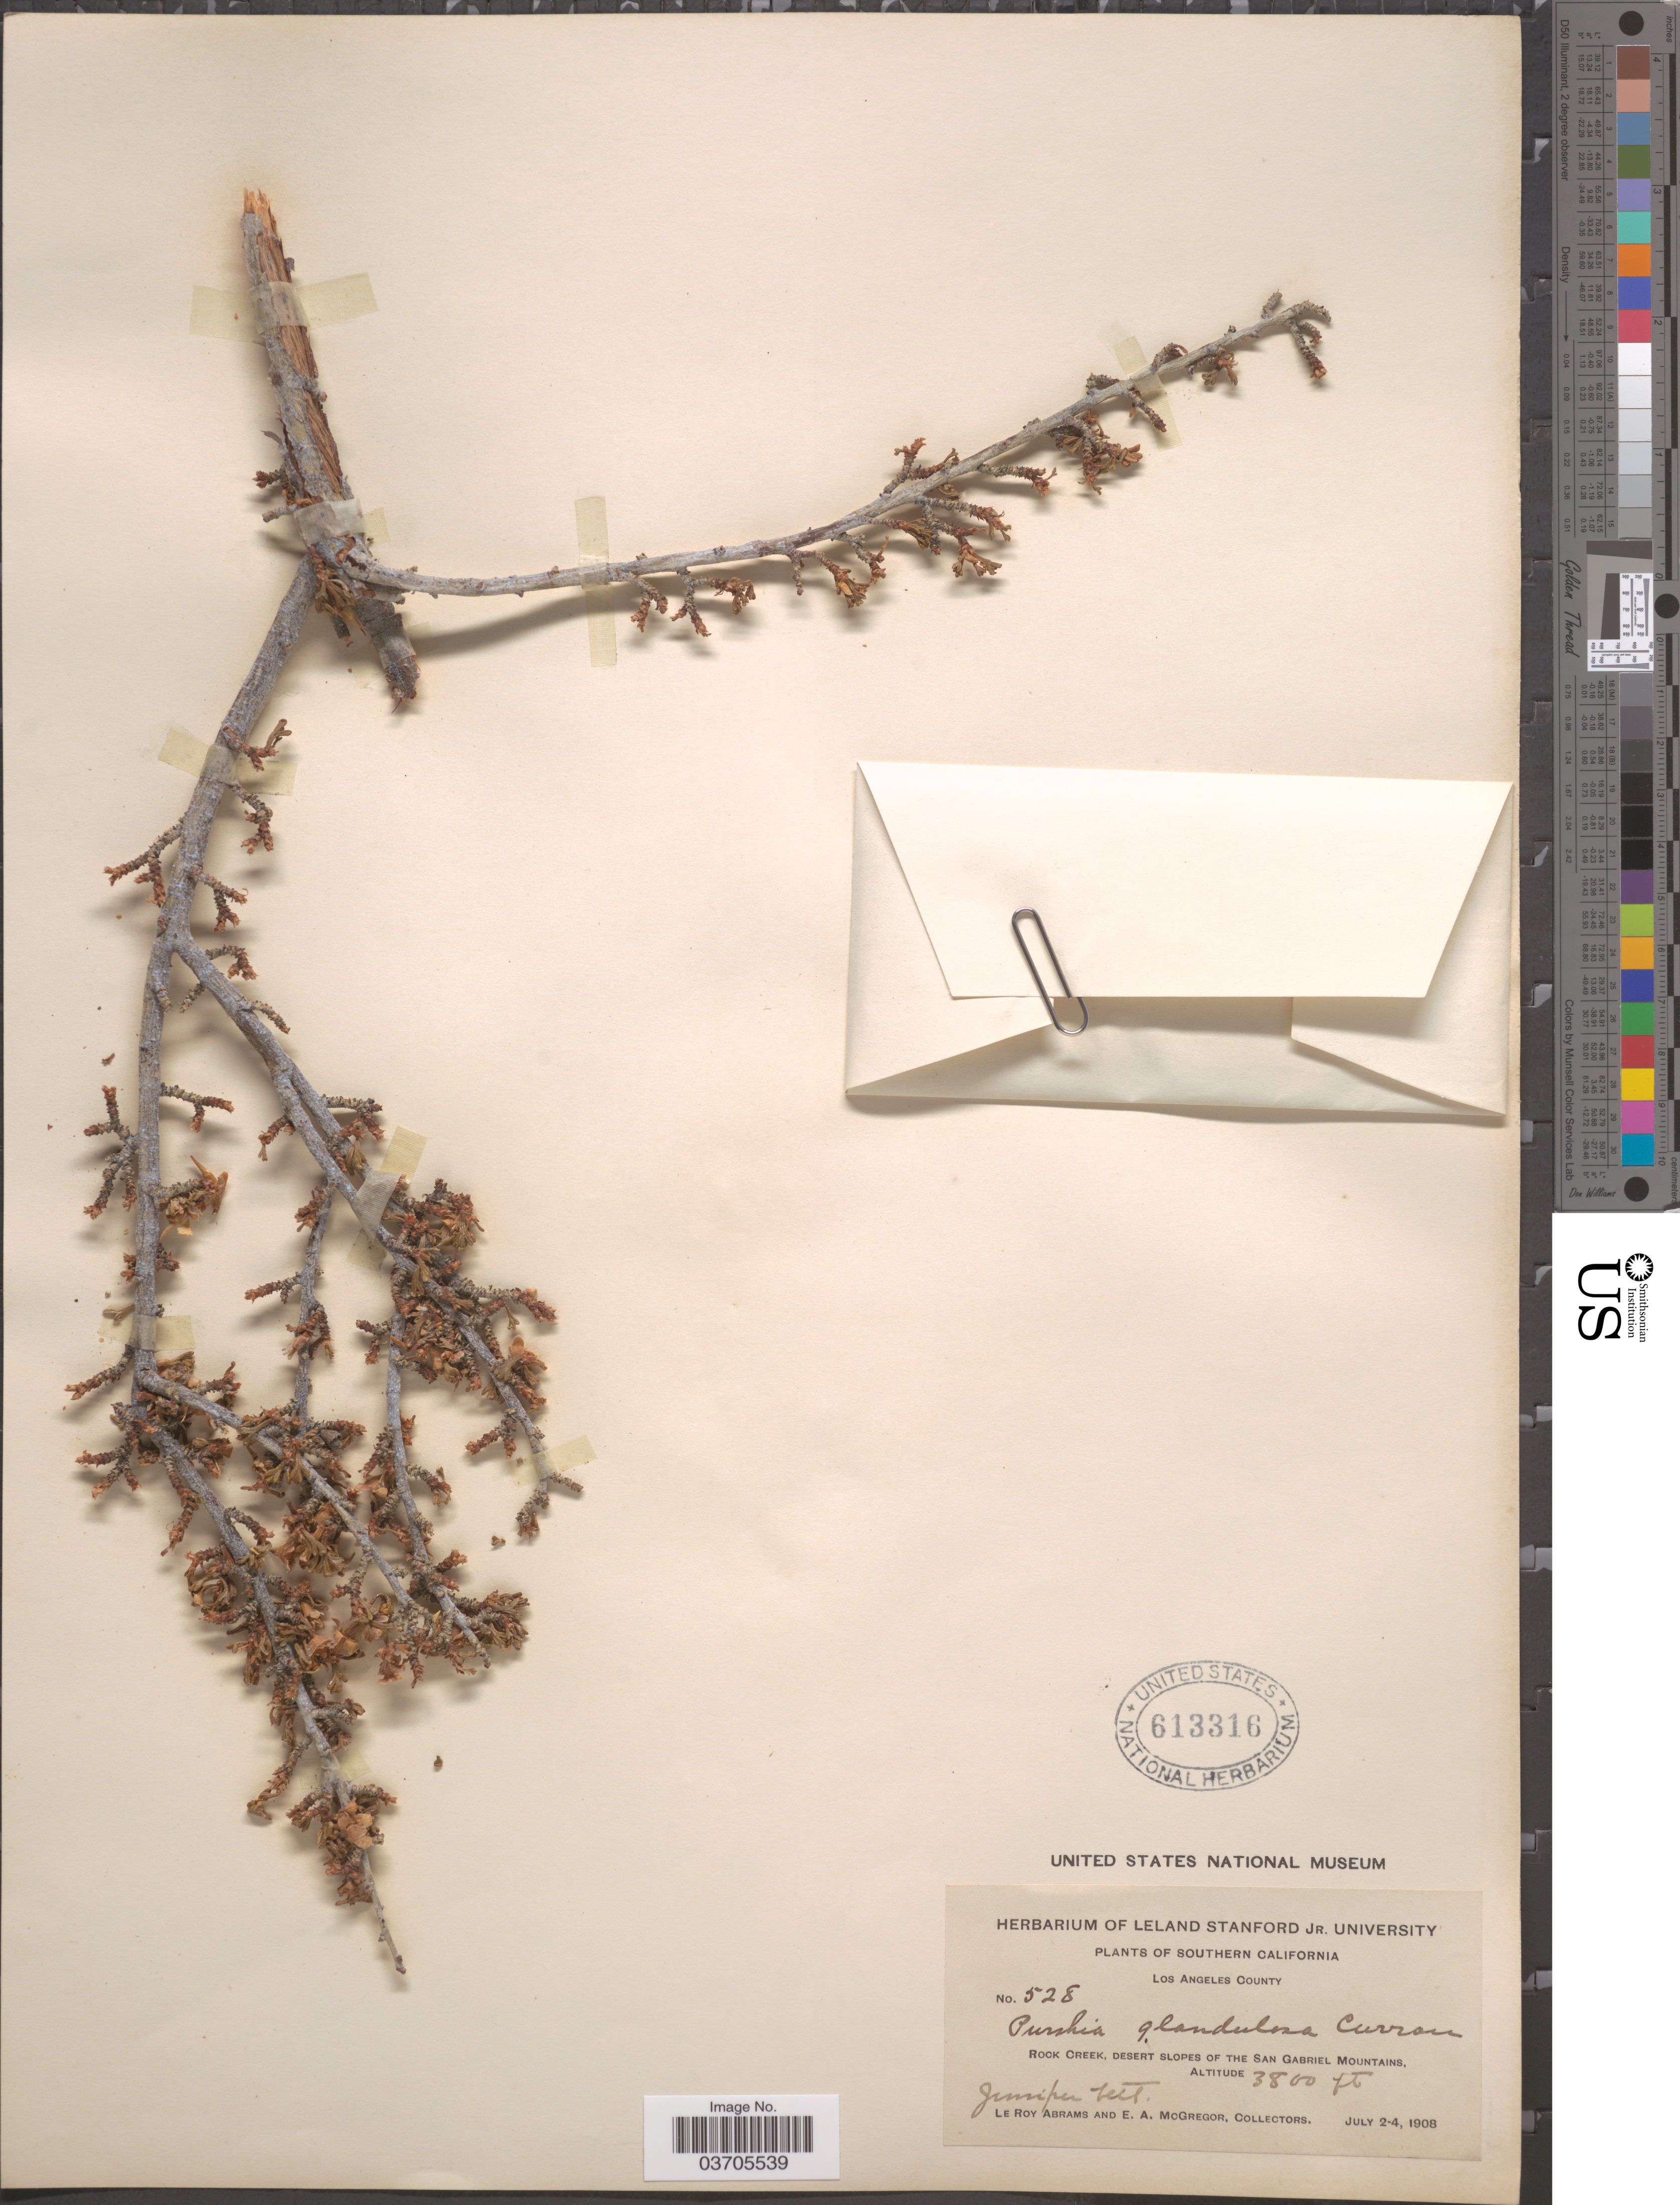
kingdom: Plantae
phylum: Tracheophyta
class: Magnoliopsida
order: Rosales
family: Rosaceae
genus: Purshia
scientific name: Purshia glandulosa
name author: Curran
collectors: L. Abrams & E. A. McGregor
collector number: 528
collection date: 1908-07-02/1908-07-04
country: United States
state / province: California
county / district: Los Angeles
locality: Southern California. Los Angeles County. Rock Creek, Desert Slopes of the San Gabriel Mountains. Juniper belt.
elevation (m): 1158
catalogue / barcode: US 613316